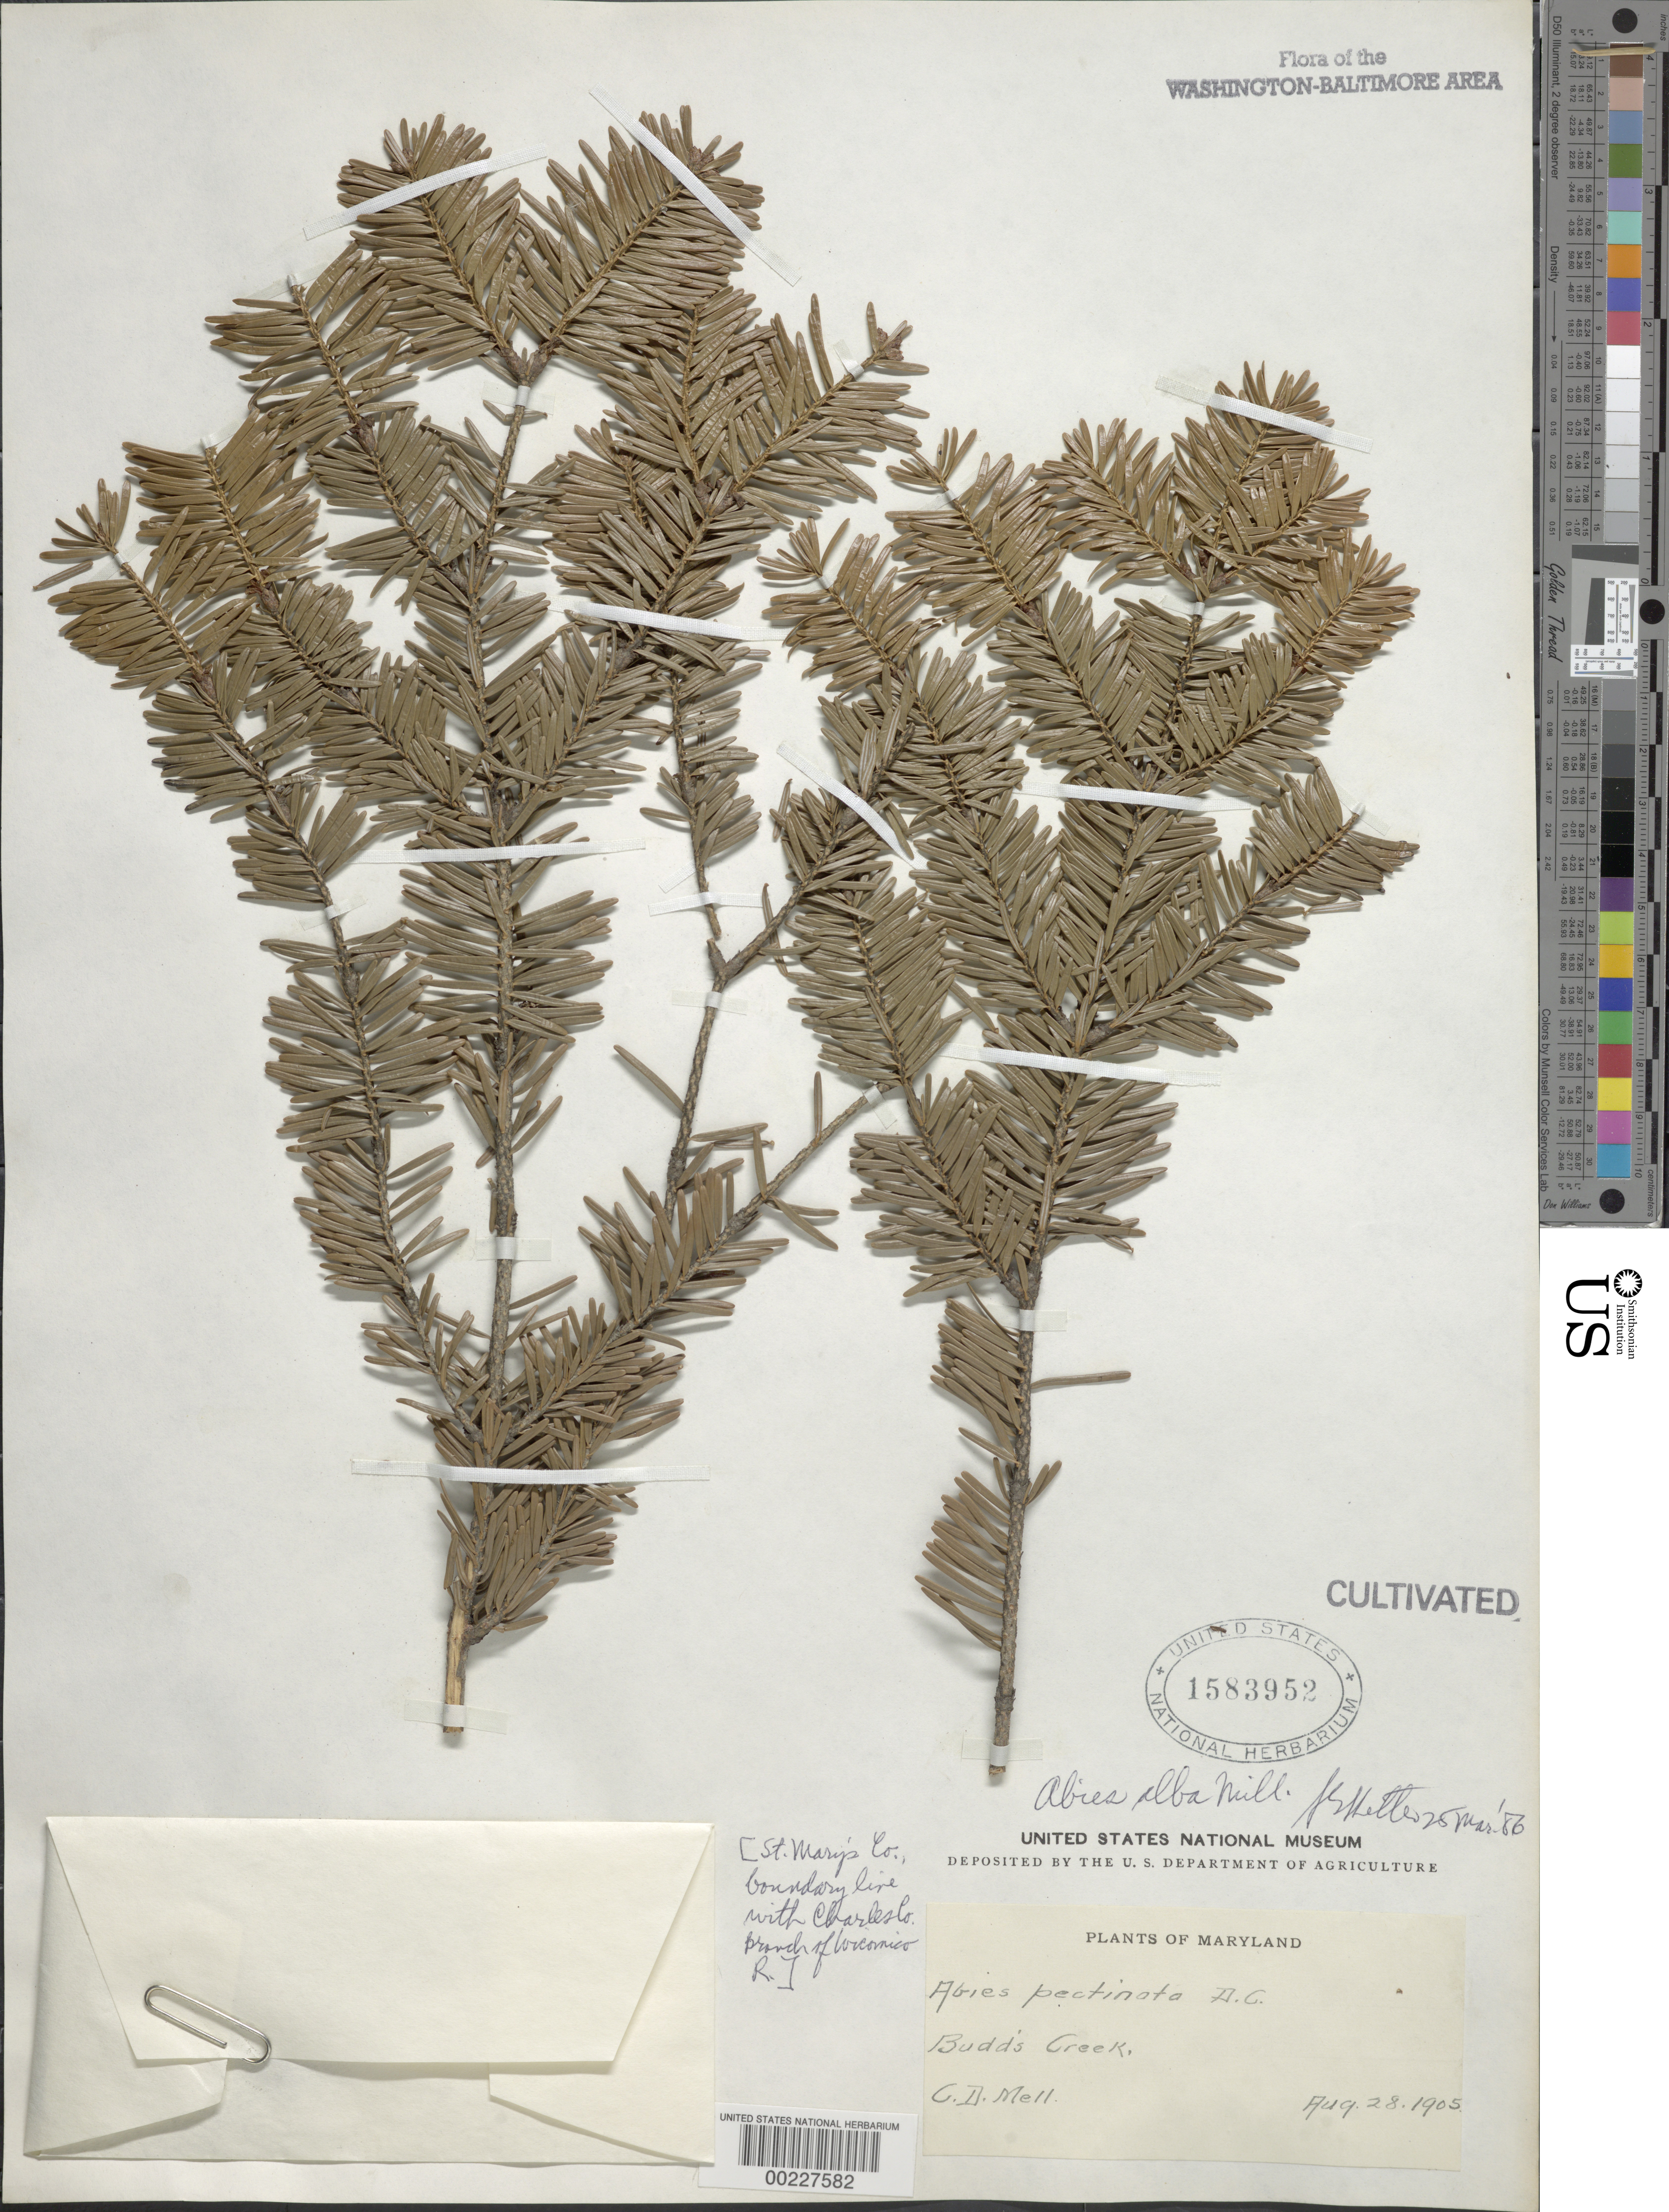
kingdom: Plantae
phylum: Tracheophyta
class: Pinopsida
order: Pinales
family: Pinaceae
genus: Abies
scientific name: Abies alba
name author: Mill.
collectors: C. D. Mell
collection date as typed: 28 Aug 1905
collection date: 1905-08-28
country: United States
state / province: Maryland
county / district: St. Mary's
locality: Budd's Creek; St. Mary's Co. boundary line with Charles Co. branch of Wicomico River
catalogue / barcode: US 1583952